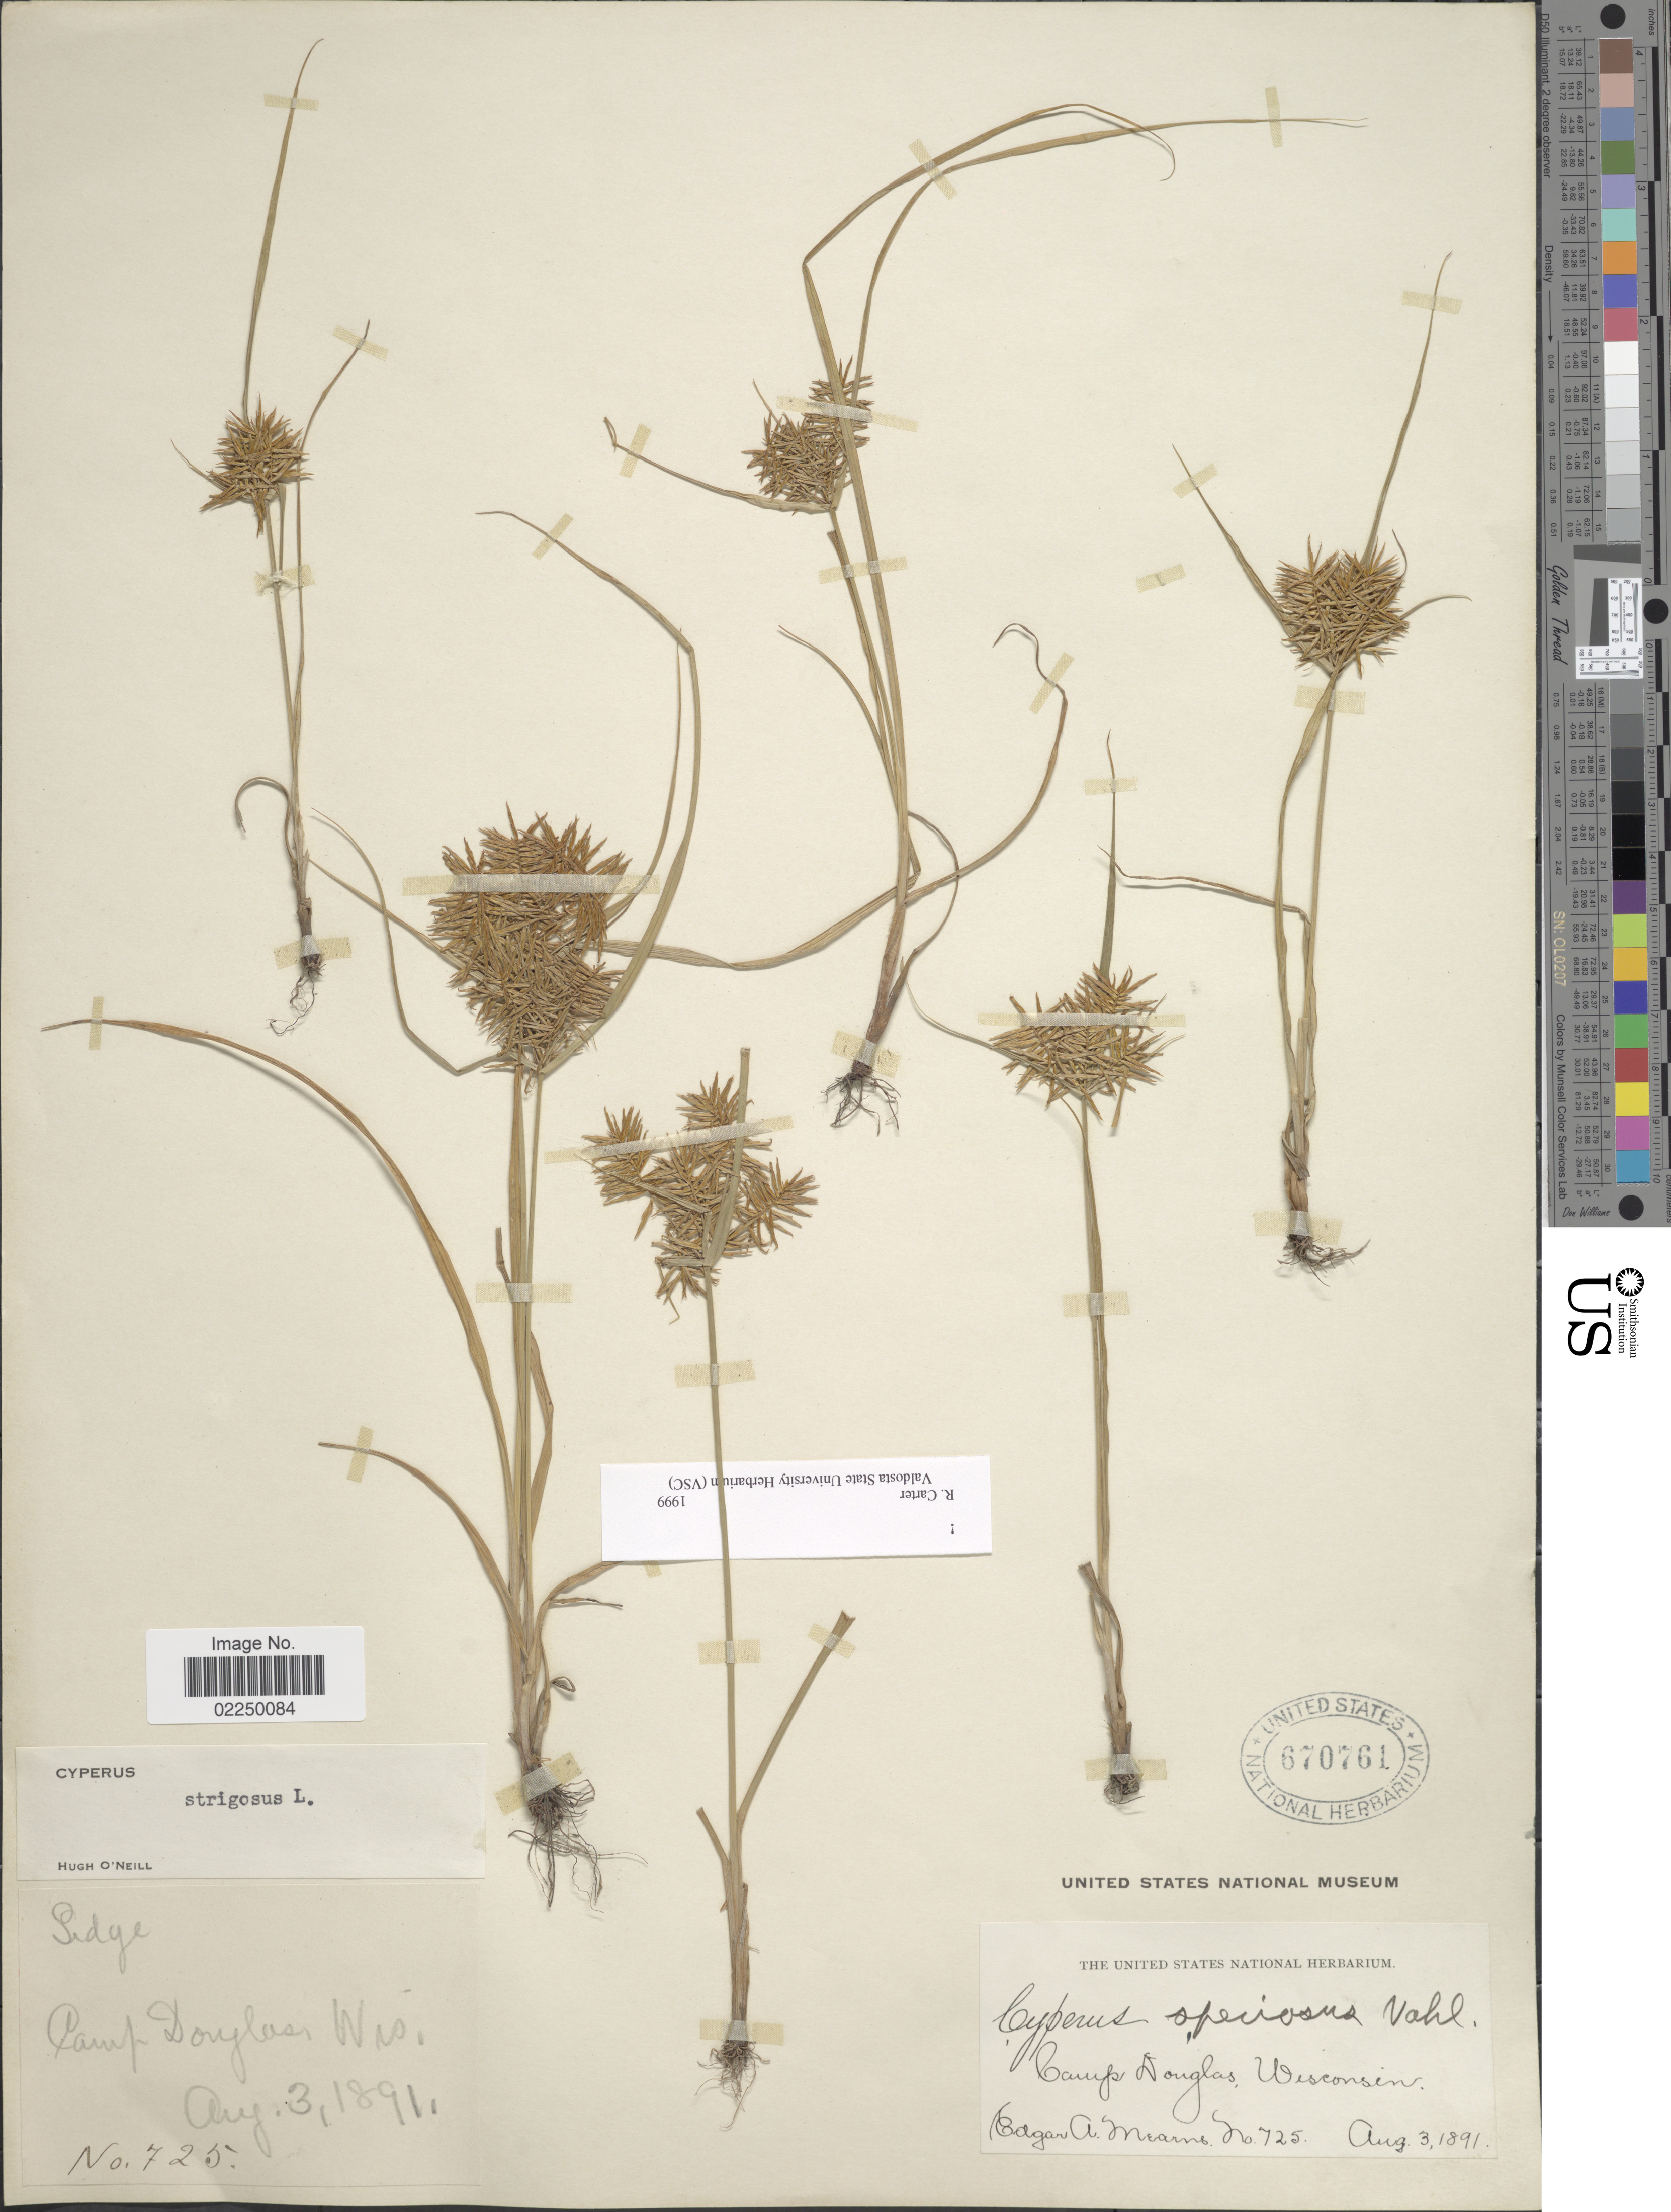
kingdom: Plantae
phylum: Tracheophyta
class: Liliopsida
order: Poales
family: Cyperaceae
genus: Cyperus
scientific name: Cyperus strigosus L.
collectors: E. A. Mearns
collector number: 725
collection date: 1891-08-03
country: United States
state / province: Wisconsin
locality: Camp Douglas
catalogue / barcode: US 670761